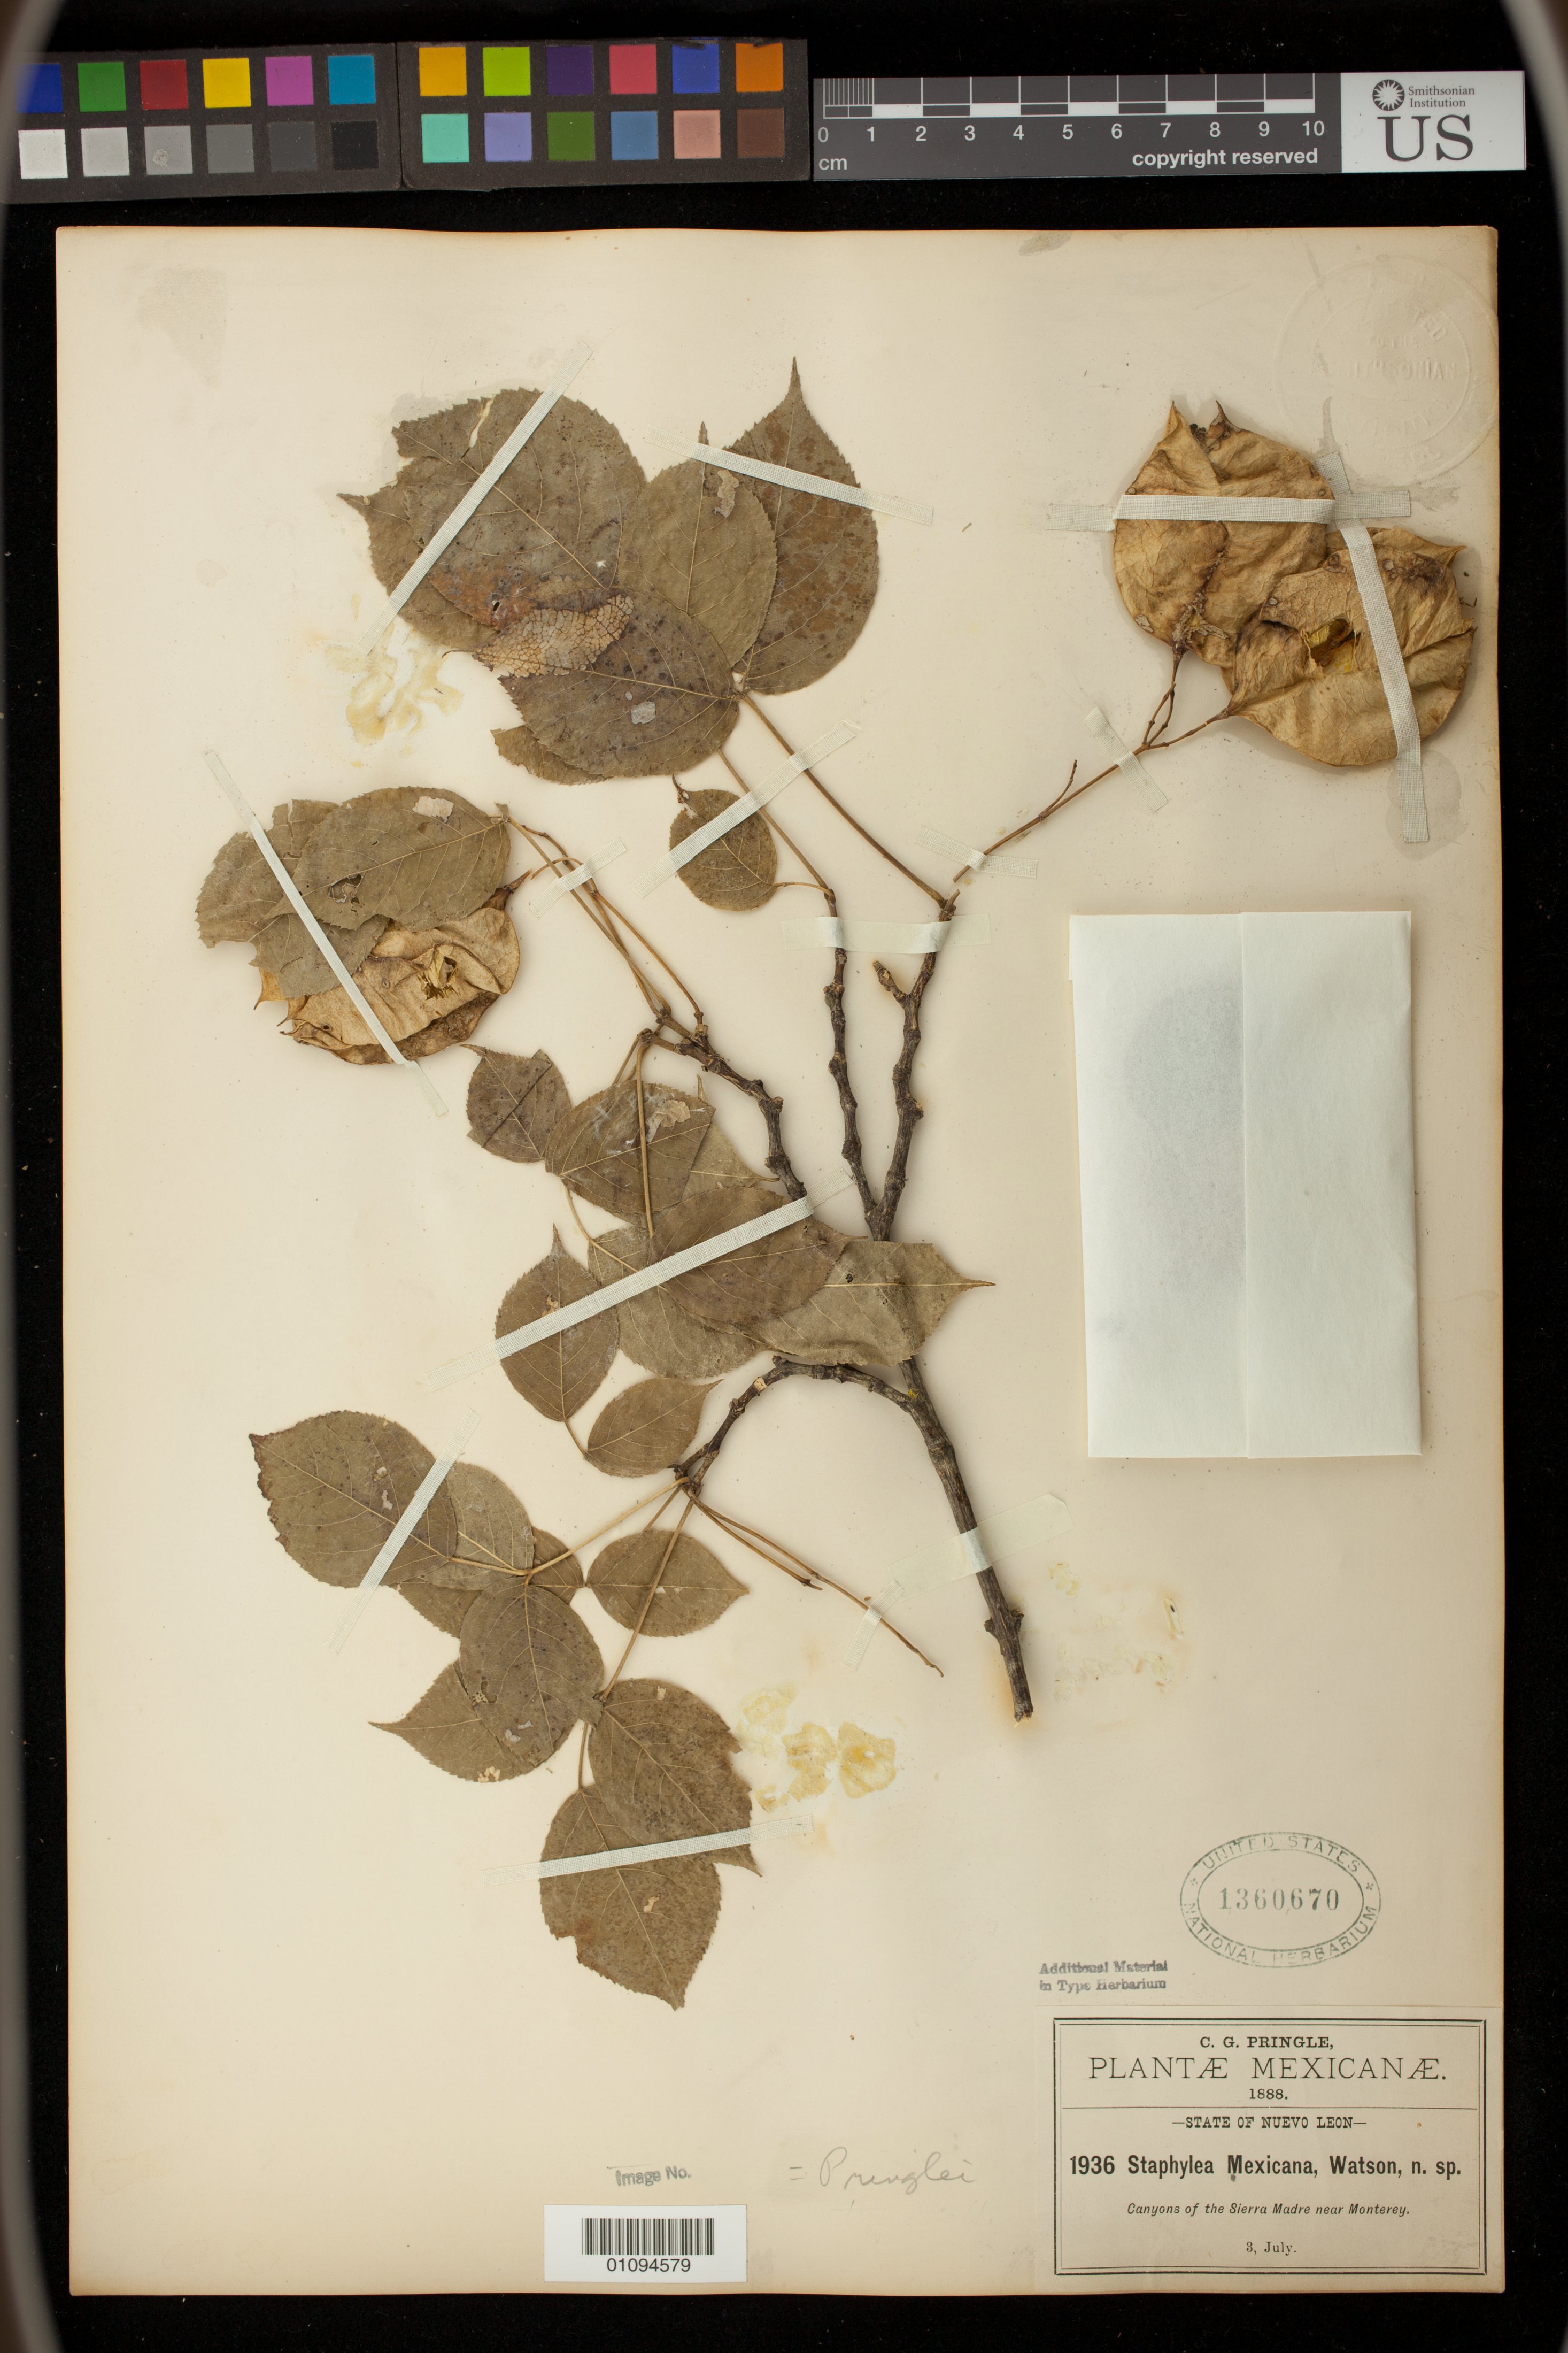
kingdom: Plantae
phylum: Tracheophyta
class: Magnoliopsida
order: Crossosomatales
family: Staphyleaceae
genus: Staphylea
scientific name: Staphylea pringlei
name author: S. Watson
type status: Type Collection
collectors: C. G. Pringle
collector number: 1936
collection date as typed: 03 Jul 1888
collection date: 1888-07-03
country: Mexico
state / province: Nuevo León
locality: Sierra Madre, near Monterrey.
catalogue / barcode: US 1360670